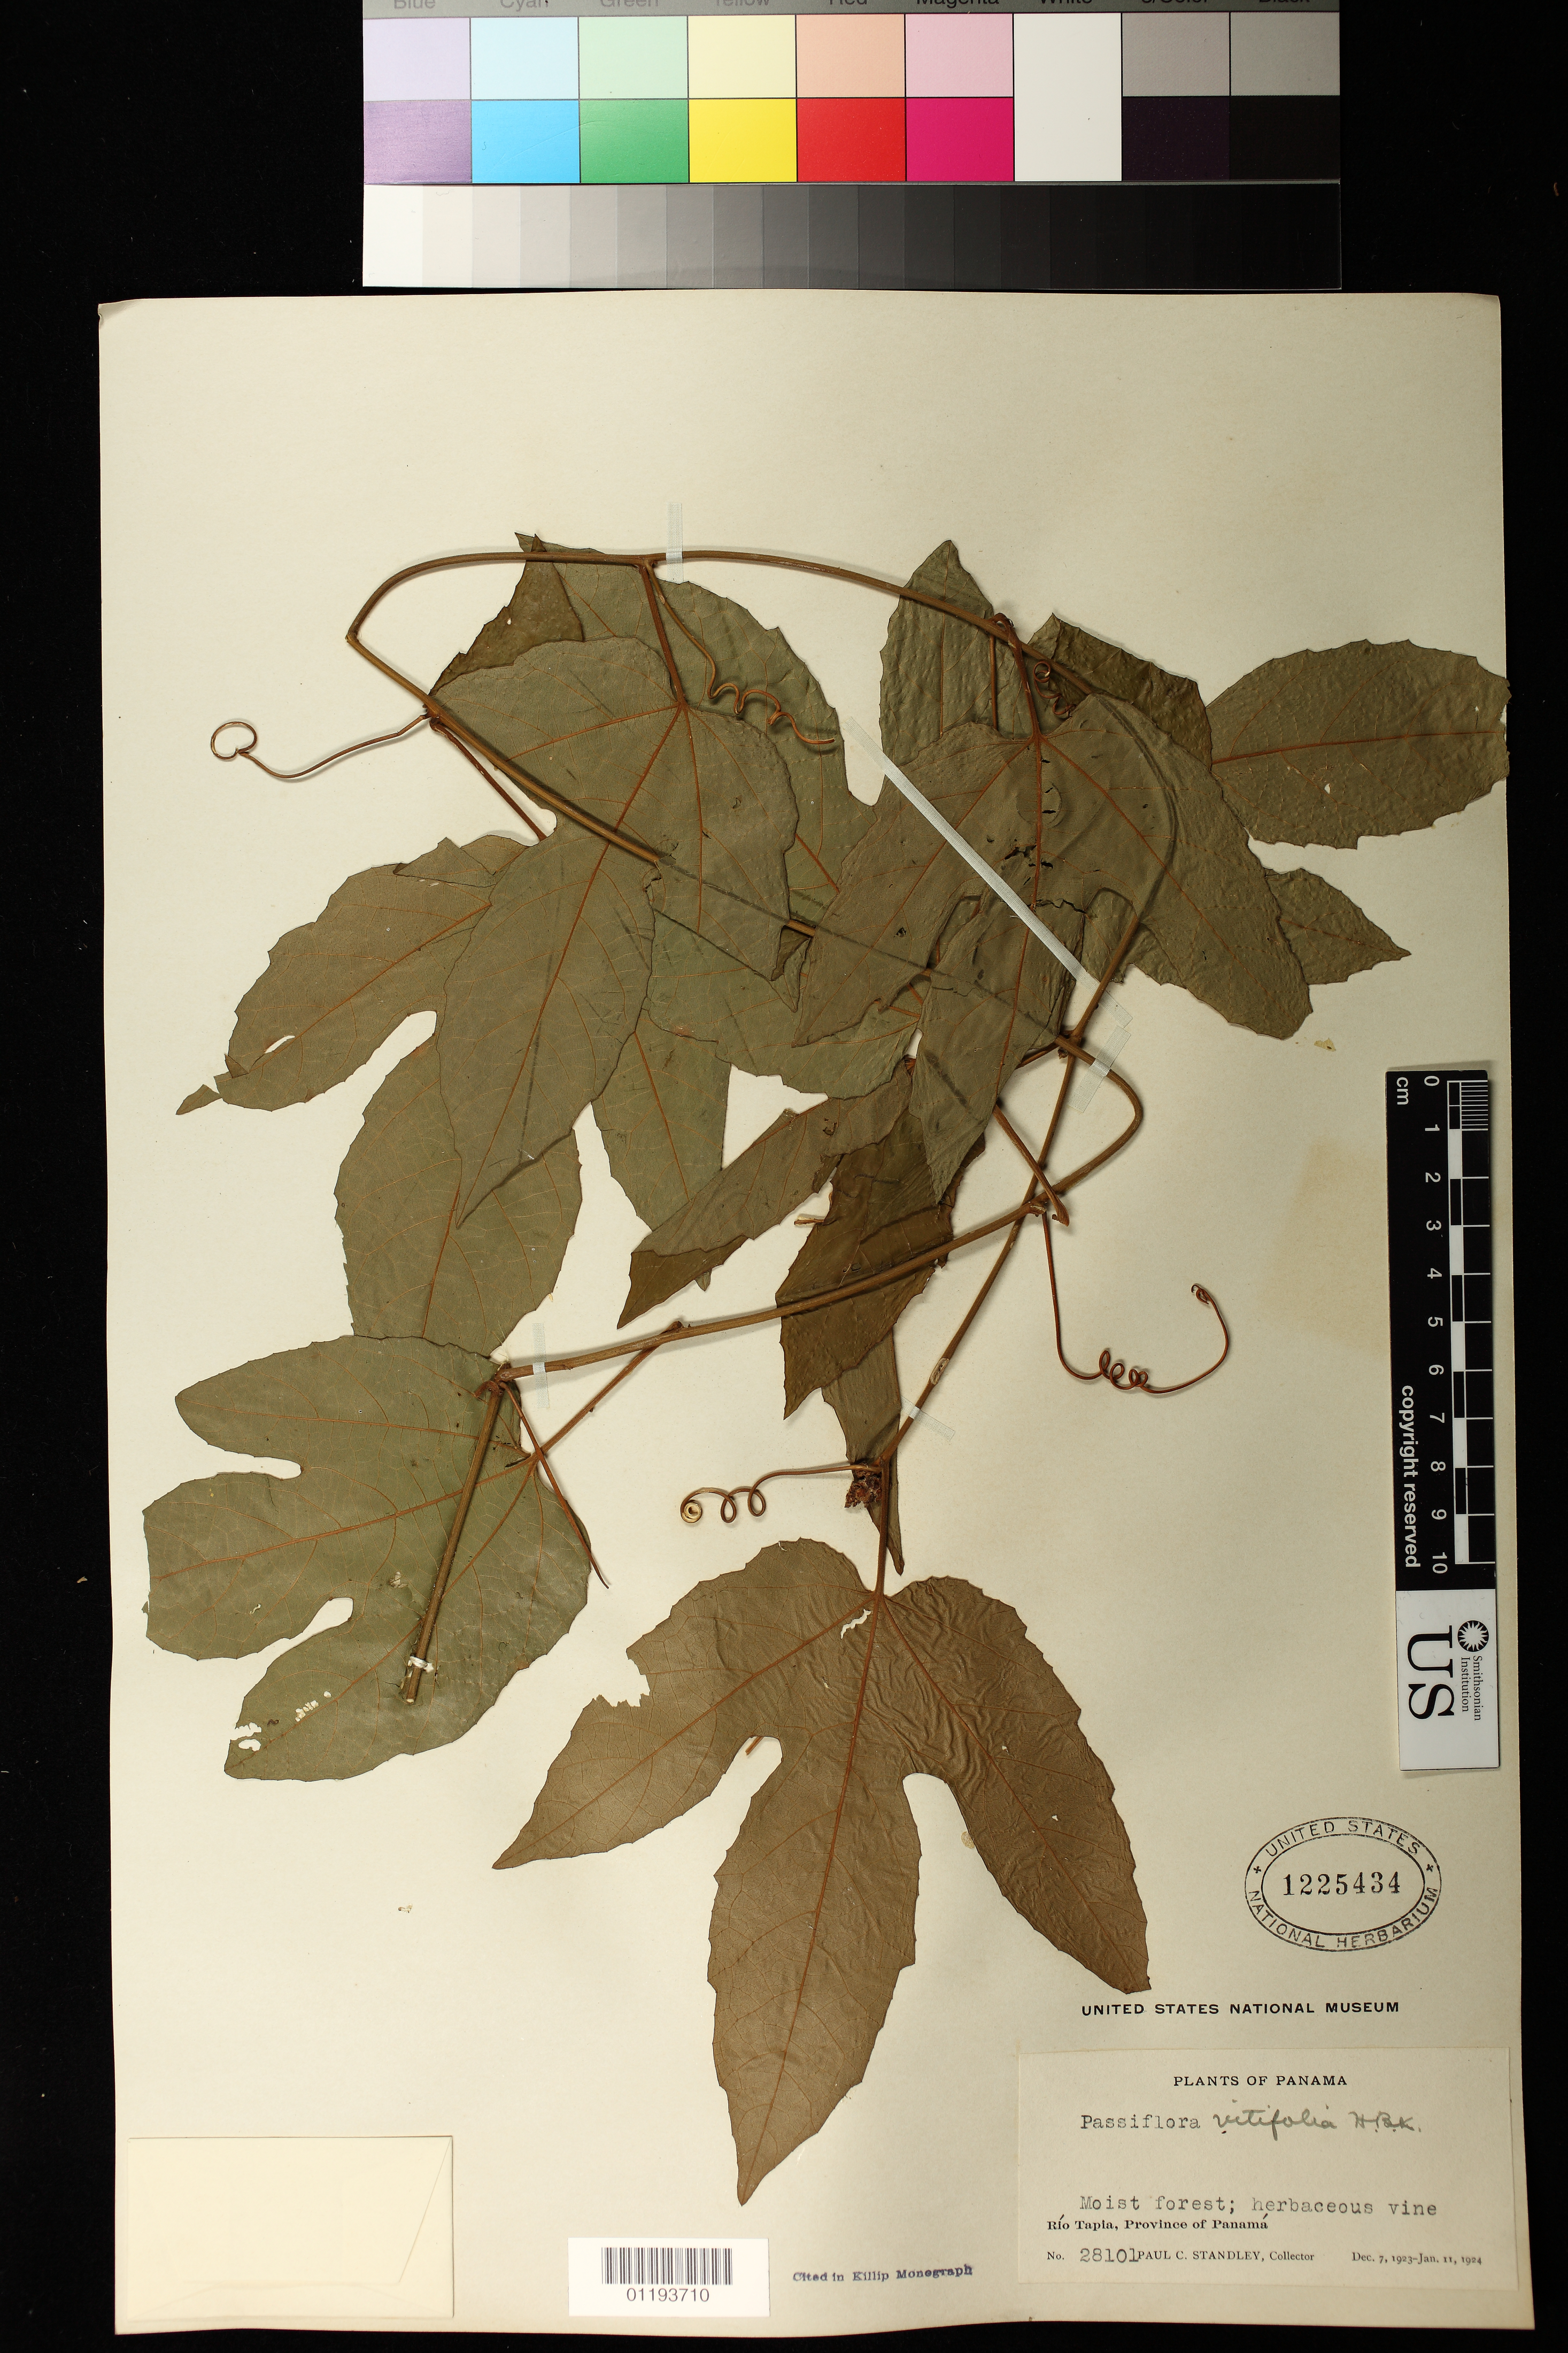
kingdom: Plantae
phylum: Tracheophyta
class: Magnoliopsida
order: Malpighiales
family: Passifloraceae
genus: Passiflora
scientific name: Passiflora vitifolia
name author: Kunth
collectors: P. C. Standley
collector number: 28101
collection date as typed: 1923 Dec 07 1924 Jan 11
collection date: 1923-12-07/1924-01-11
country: Panama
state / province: Panamá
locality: Moist forest: Rio Tapla, Province of Panama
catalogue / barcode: US 1225434